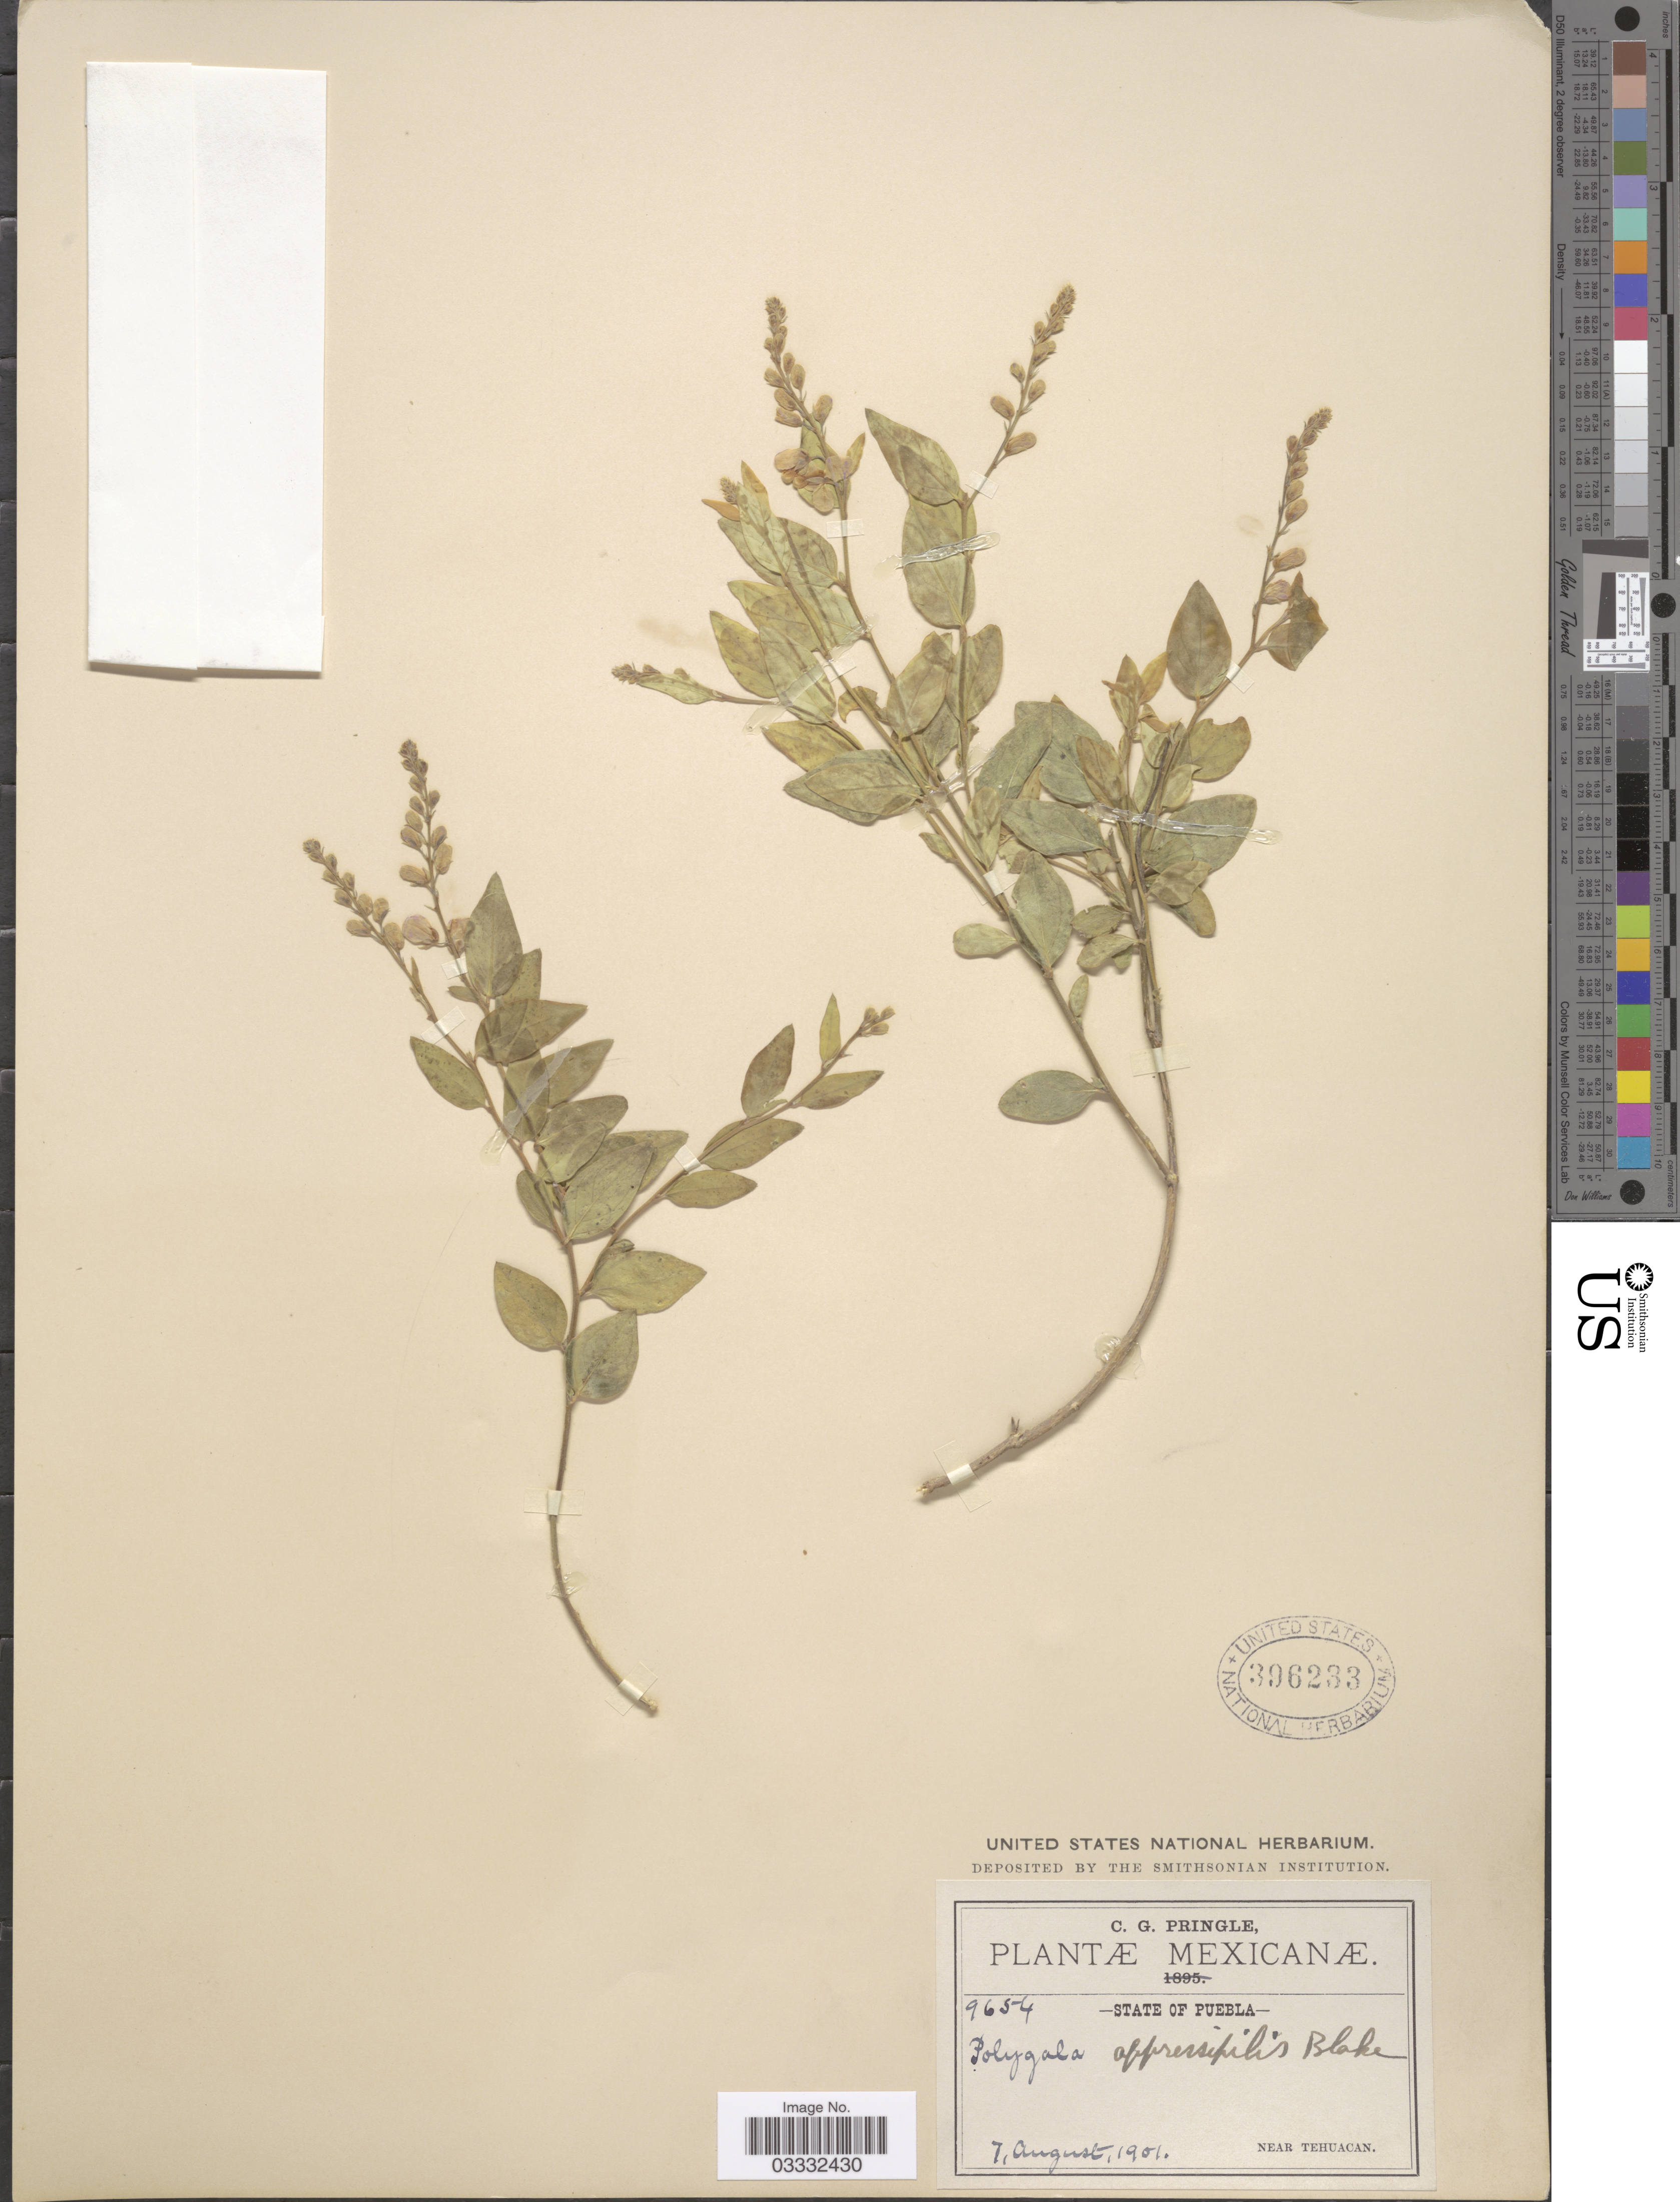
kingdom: Plantae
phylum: Tracheophyta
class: Magnoliopsida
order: Fabales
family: Polygalaceae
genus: Polygala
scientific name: Polygala appressipilis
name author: S.F. Blake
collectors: C. G. Pringle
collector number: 9654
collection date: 1901-08-07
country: Mexico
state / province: Puebla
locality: Near Tehuacan.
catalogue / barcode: US 396233